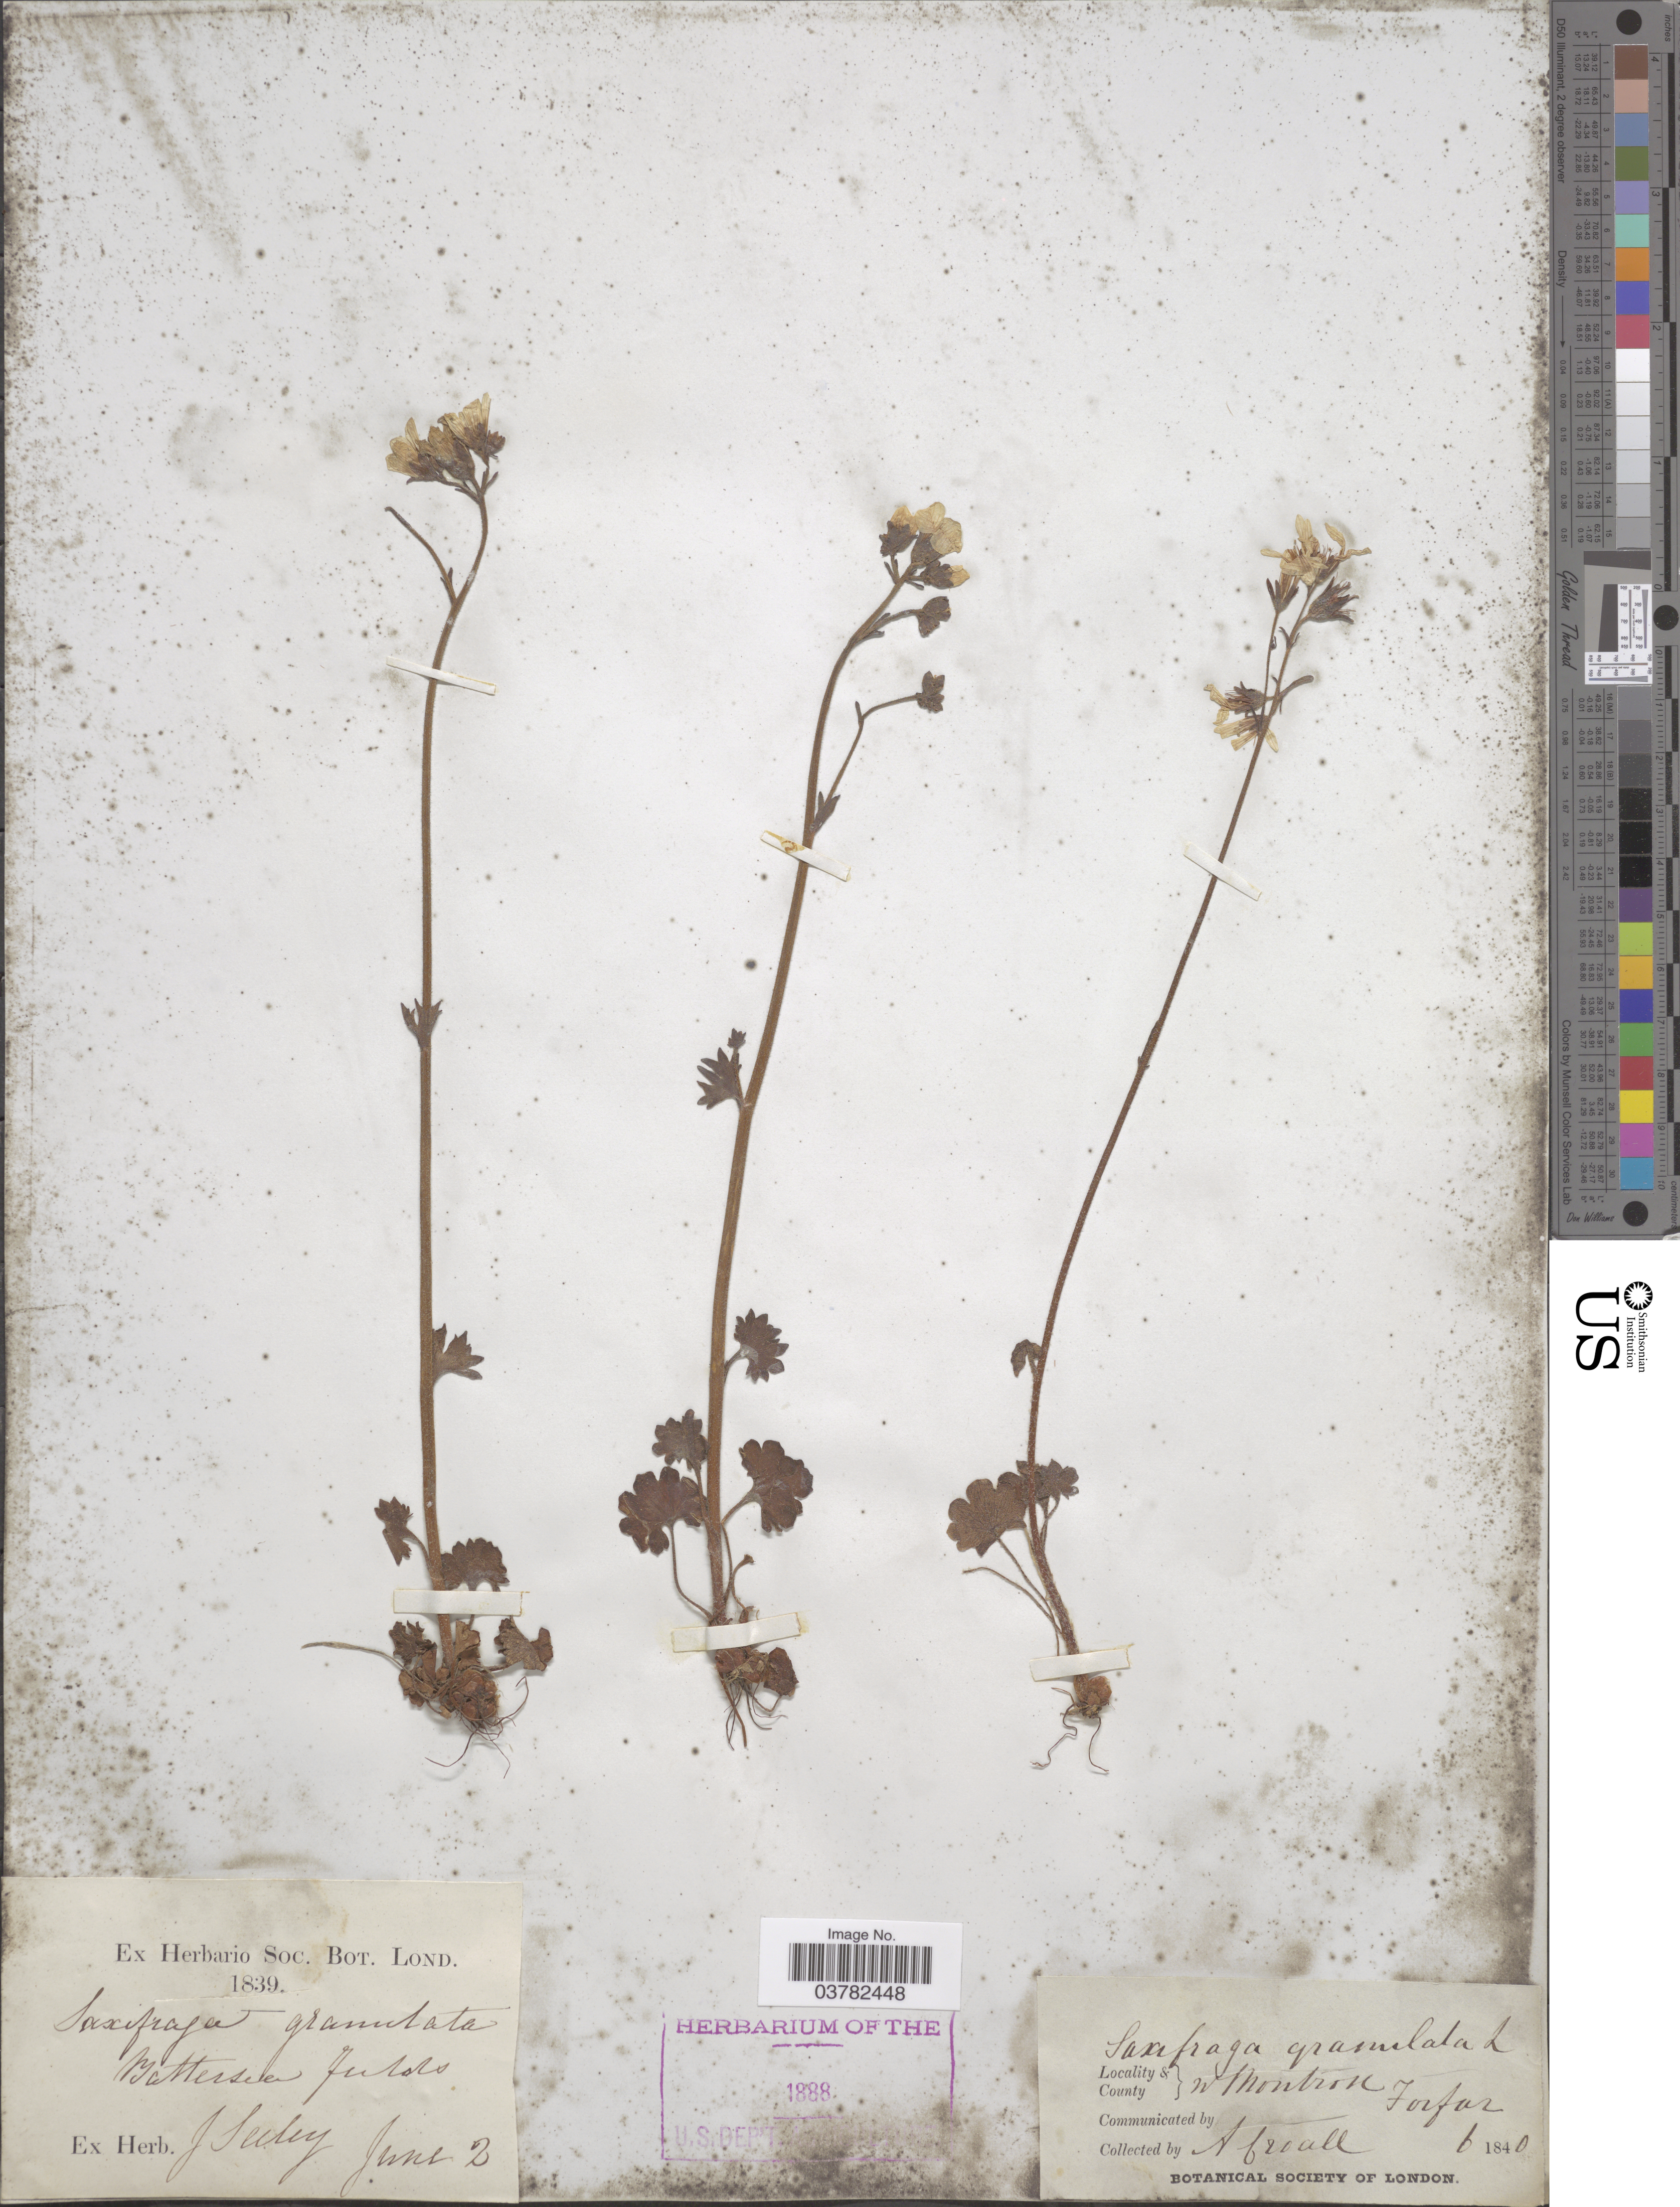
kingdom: Plantae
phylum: Tracheophyta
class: Magnoliopsida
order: Saxifragales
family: Saxifragaceae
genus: Saxifraga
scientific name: Saxifraga granulata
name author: L.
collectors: Ex herb J. Seeley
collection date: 1839-06-02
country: United Kingdom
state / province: England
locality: Battersee Fields.